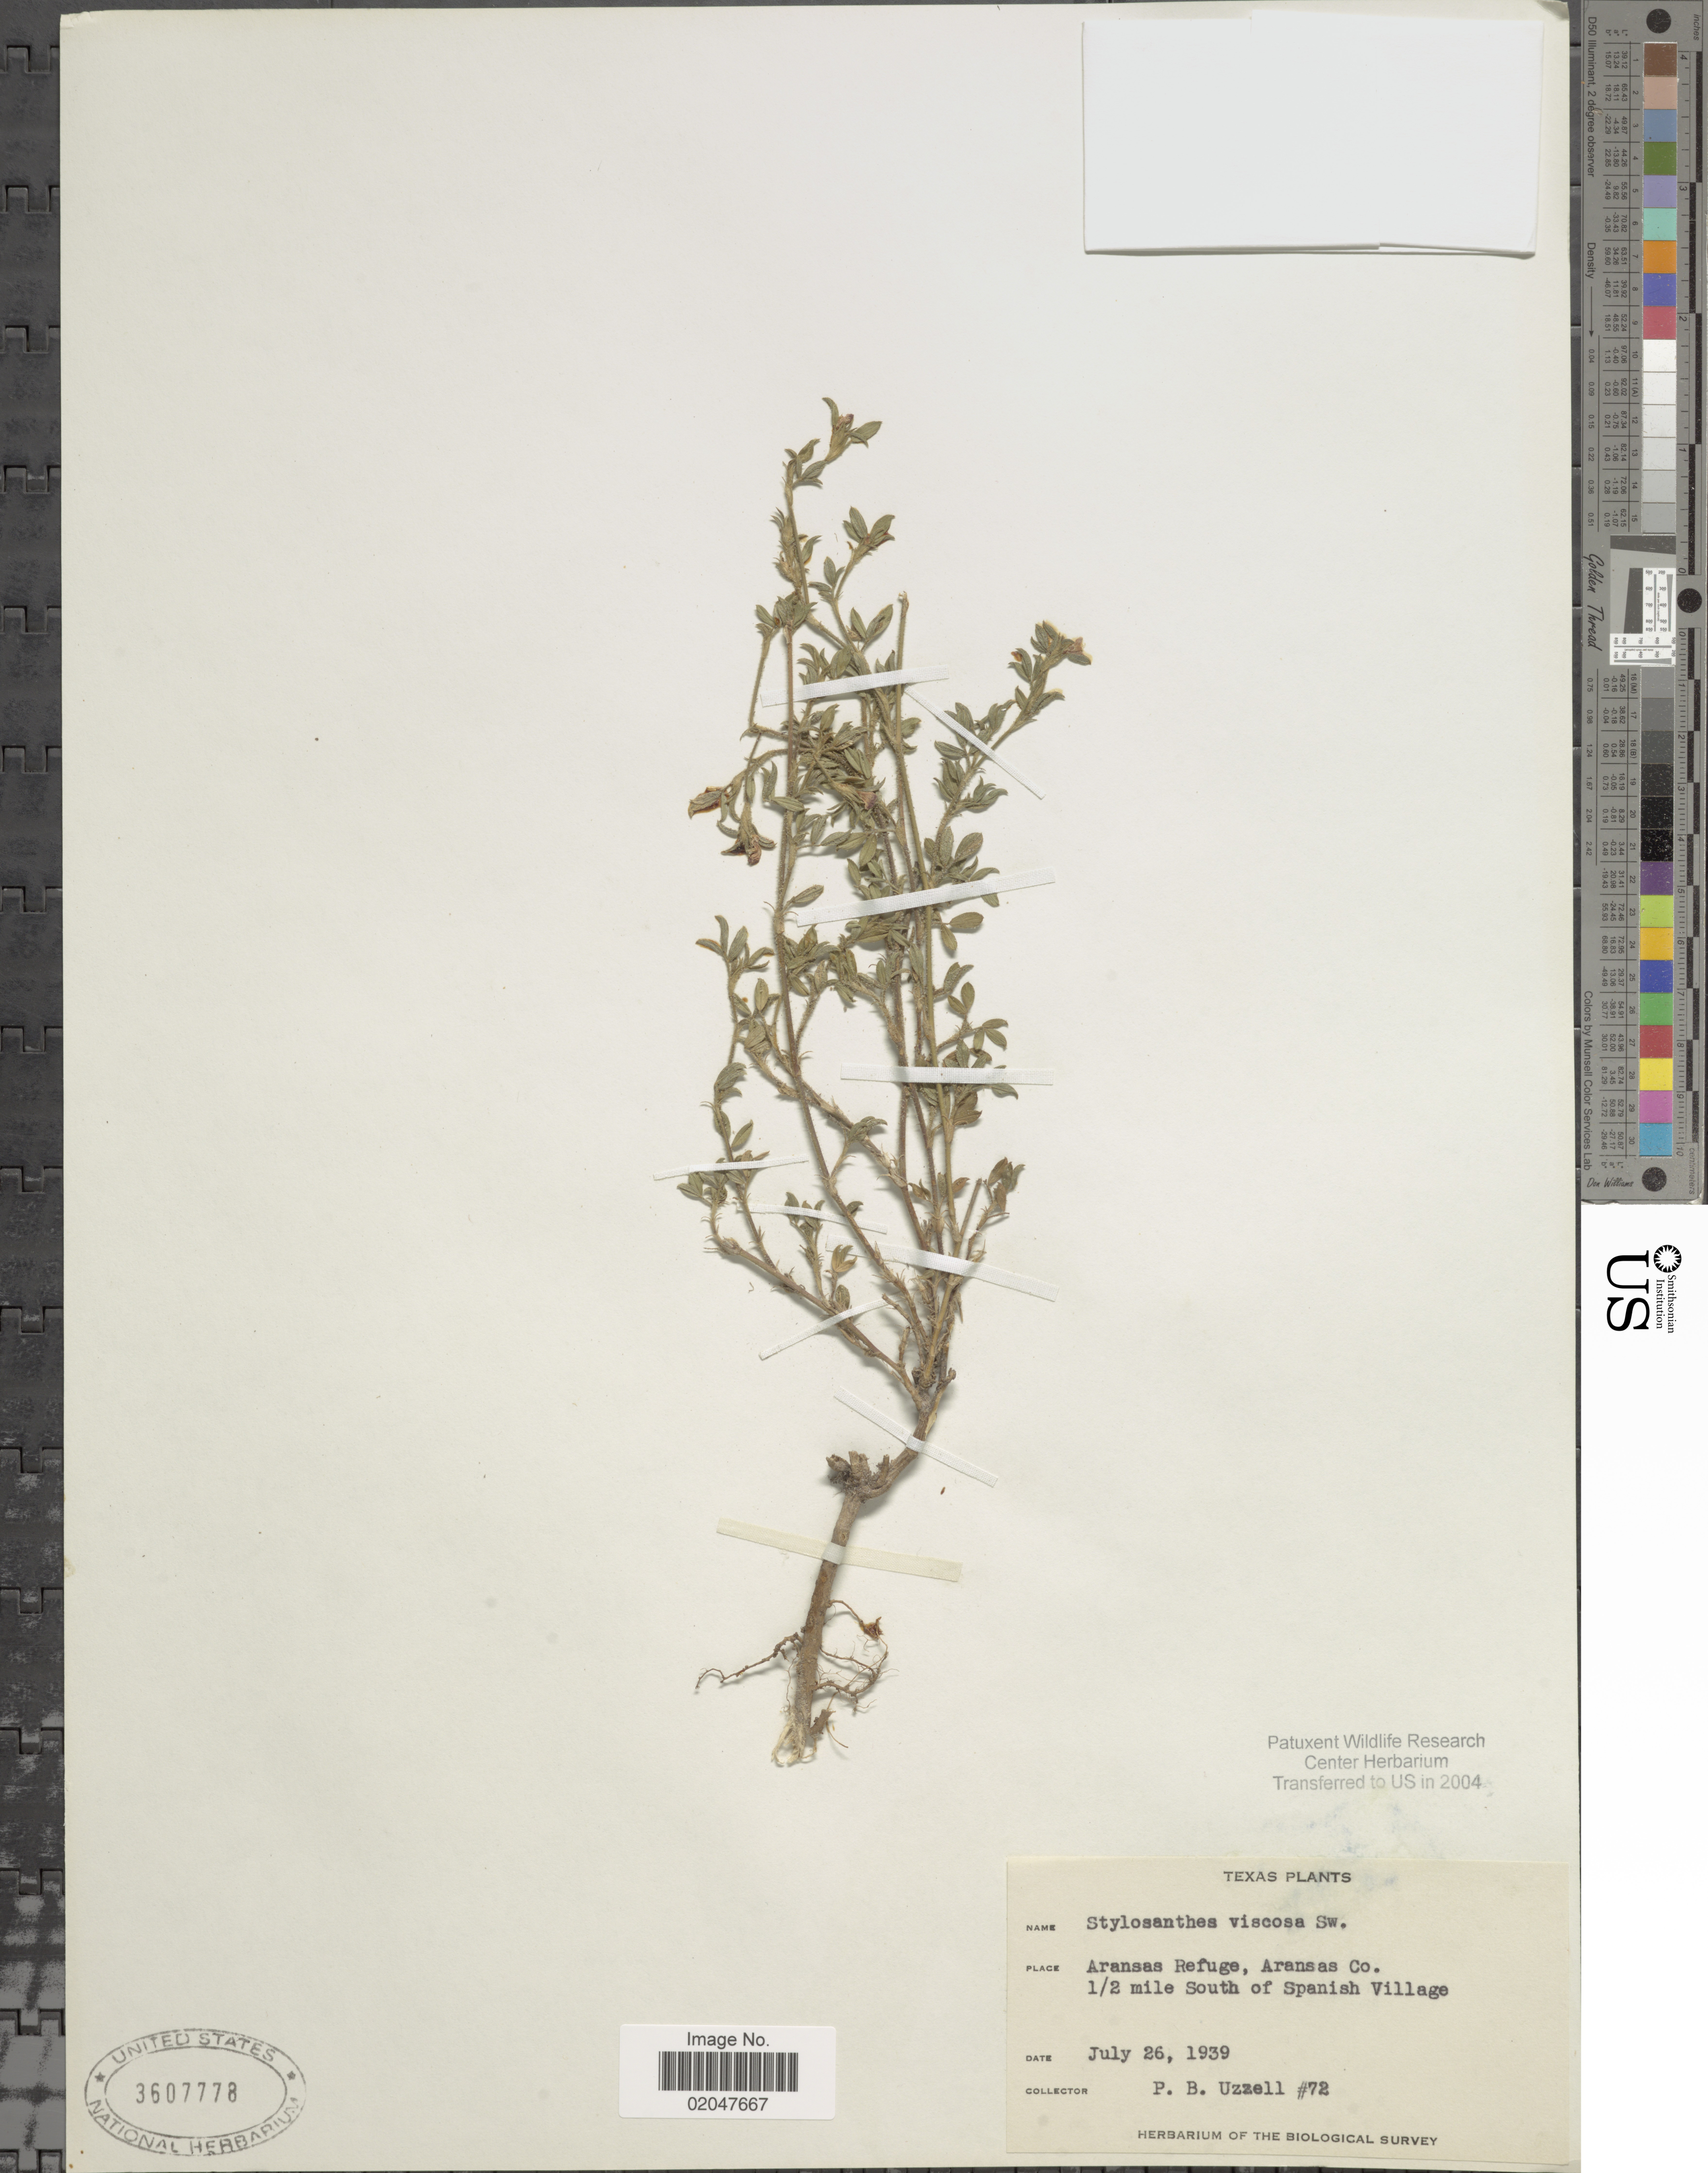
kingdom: Plantae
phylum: Tracheophyta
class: Magnoliopsida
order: Fabales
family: Fabaceae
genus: Stylosanthes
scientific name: Stylosanthes viscosa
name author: Sw.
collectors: P. Uzzell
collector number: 72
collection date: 1939-07-26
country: United States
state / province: Texas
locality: Aransas Refuge, Aransas Co., 1/2 mile south of Spanish Village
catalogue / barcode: US 3607778